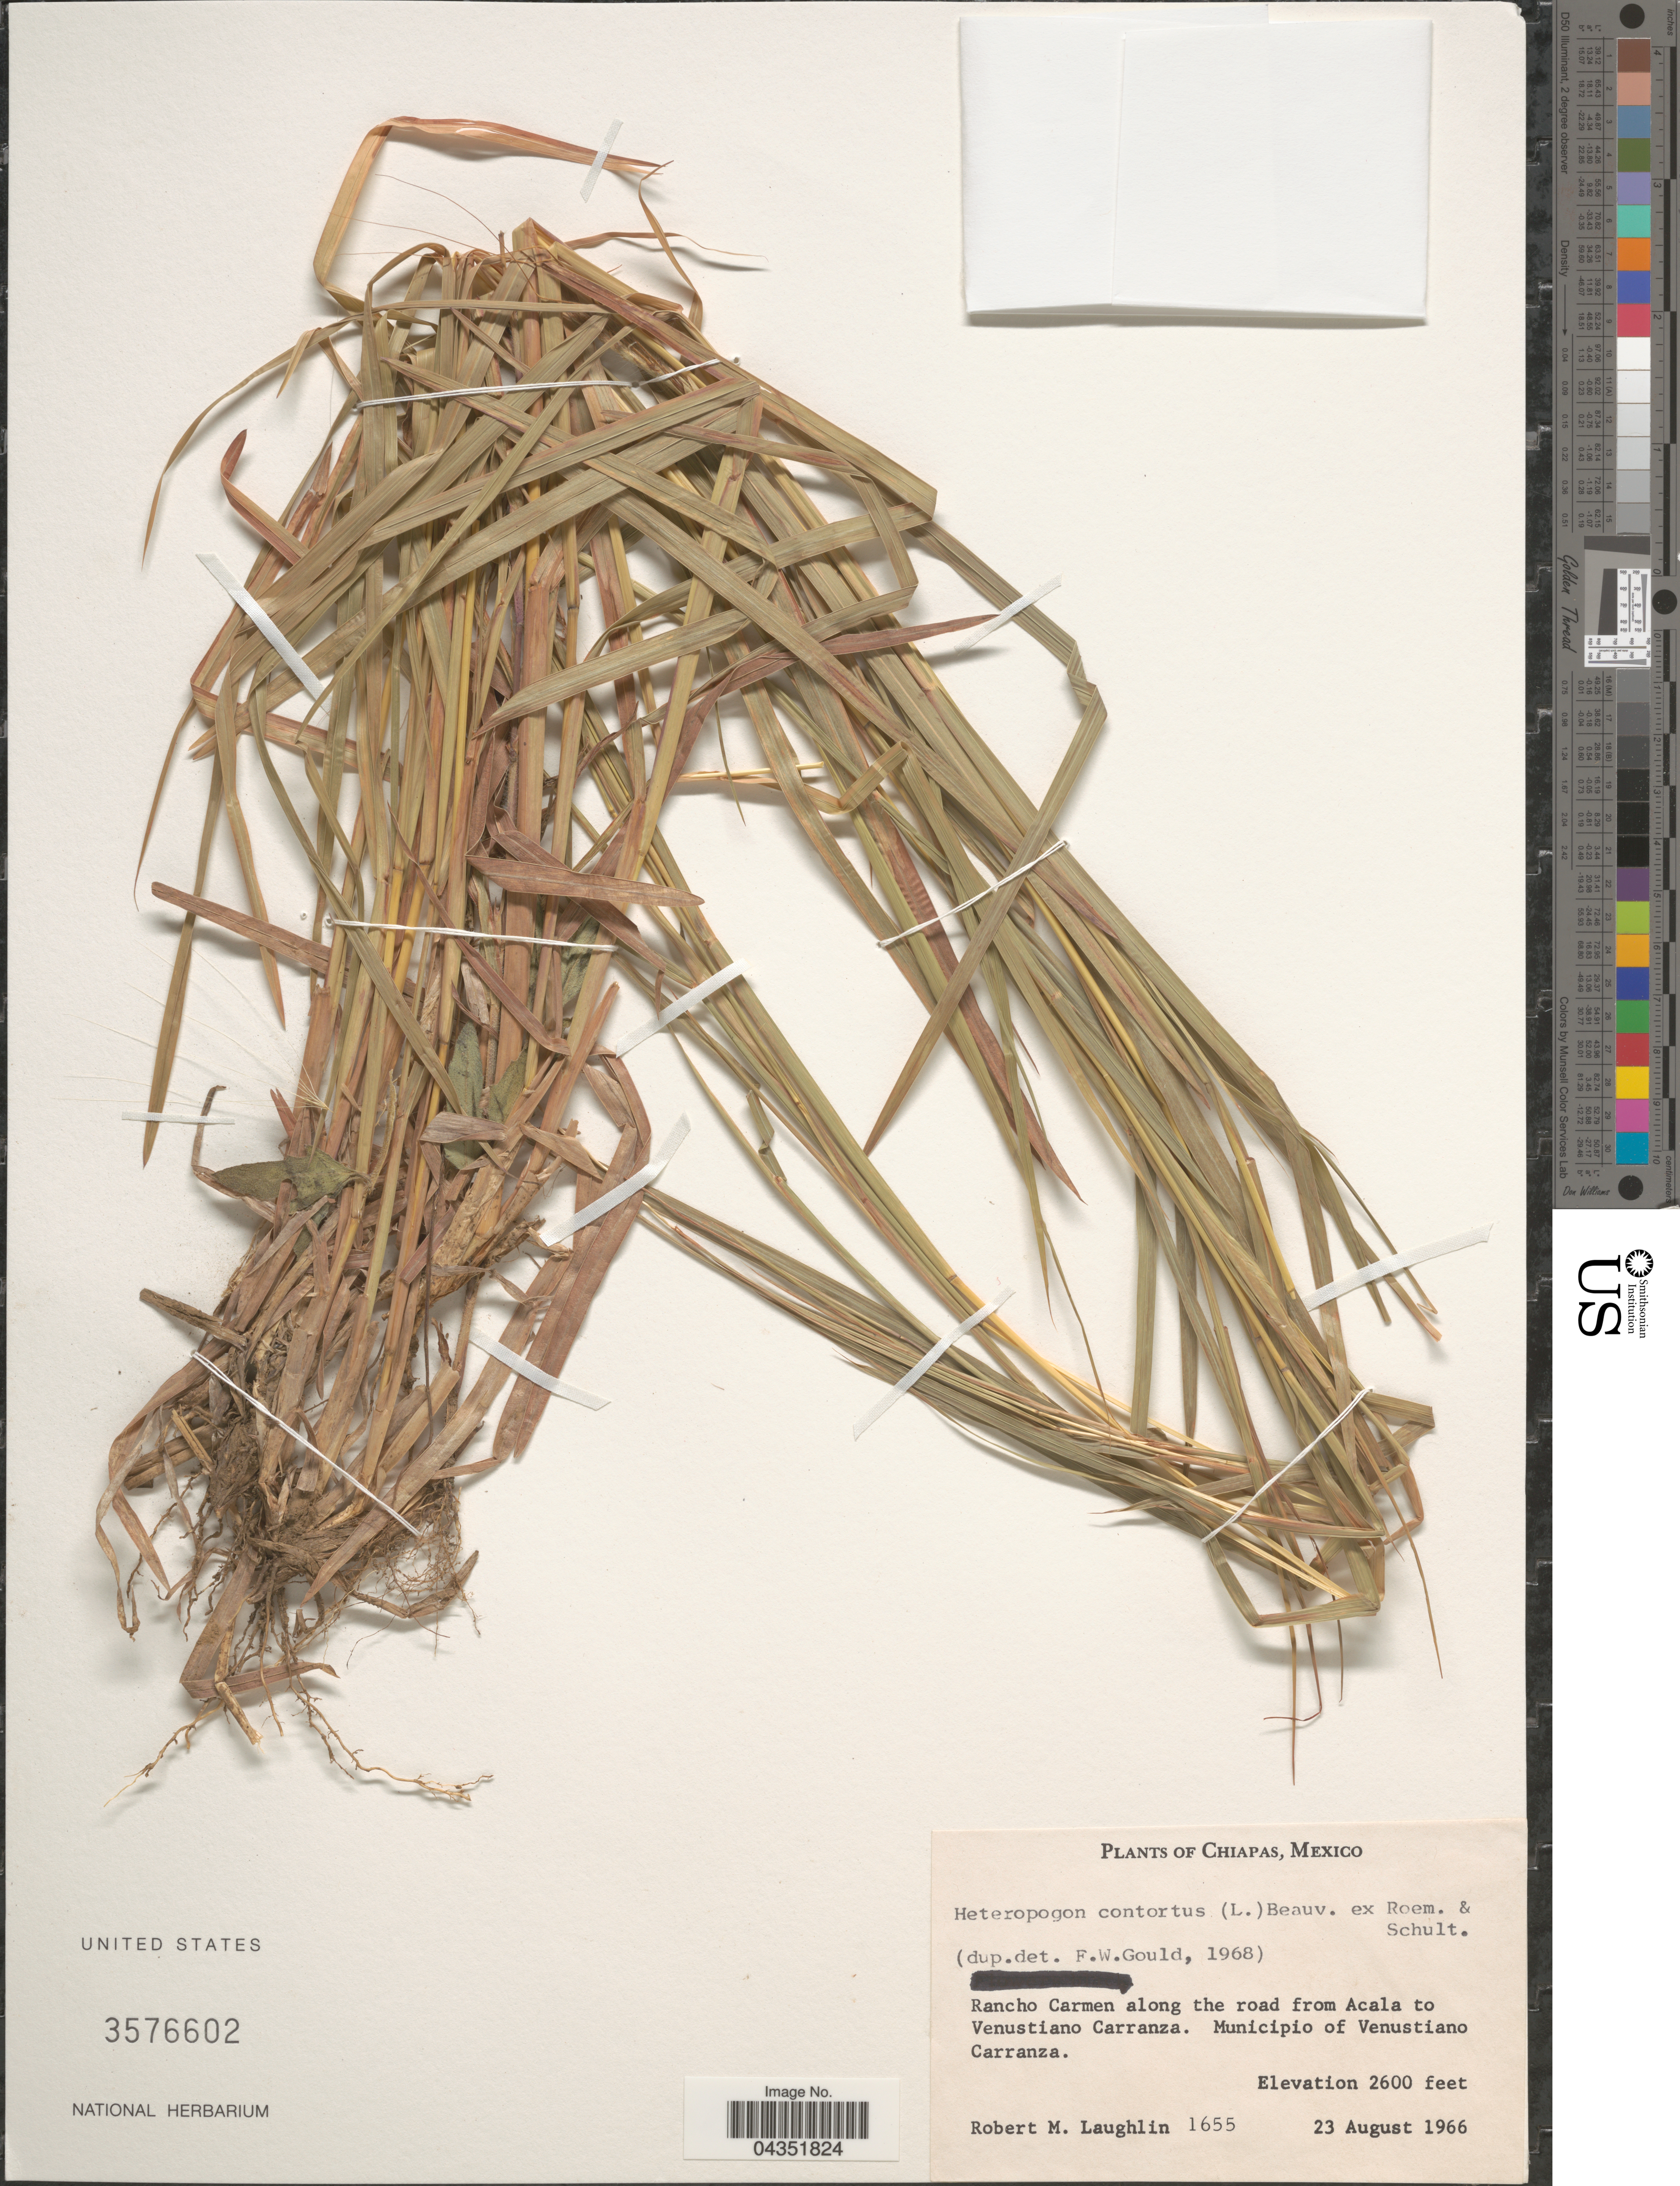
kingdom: Plantae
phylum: Tracheophyta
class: Liliopsida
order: Poales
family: Poaceae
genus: Heteropogon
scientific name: Heteropogon contortus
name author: (L.) P. Beauv. ex Roem. & Schult.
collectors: R. M. Laughlin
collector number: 1655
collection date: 1966-08-23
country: Mexico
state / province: Chiapas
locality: Rancho Carmen along the road from Acala to Venustiano Carranza. Municipio of Venustiano Carranza.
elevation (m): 792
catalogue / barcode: US 3576602